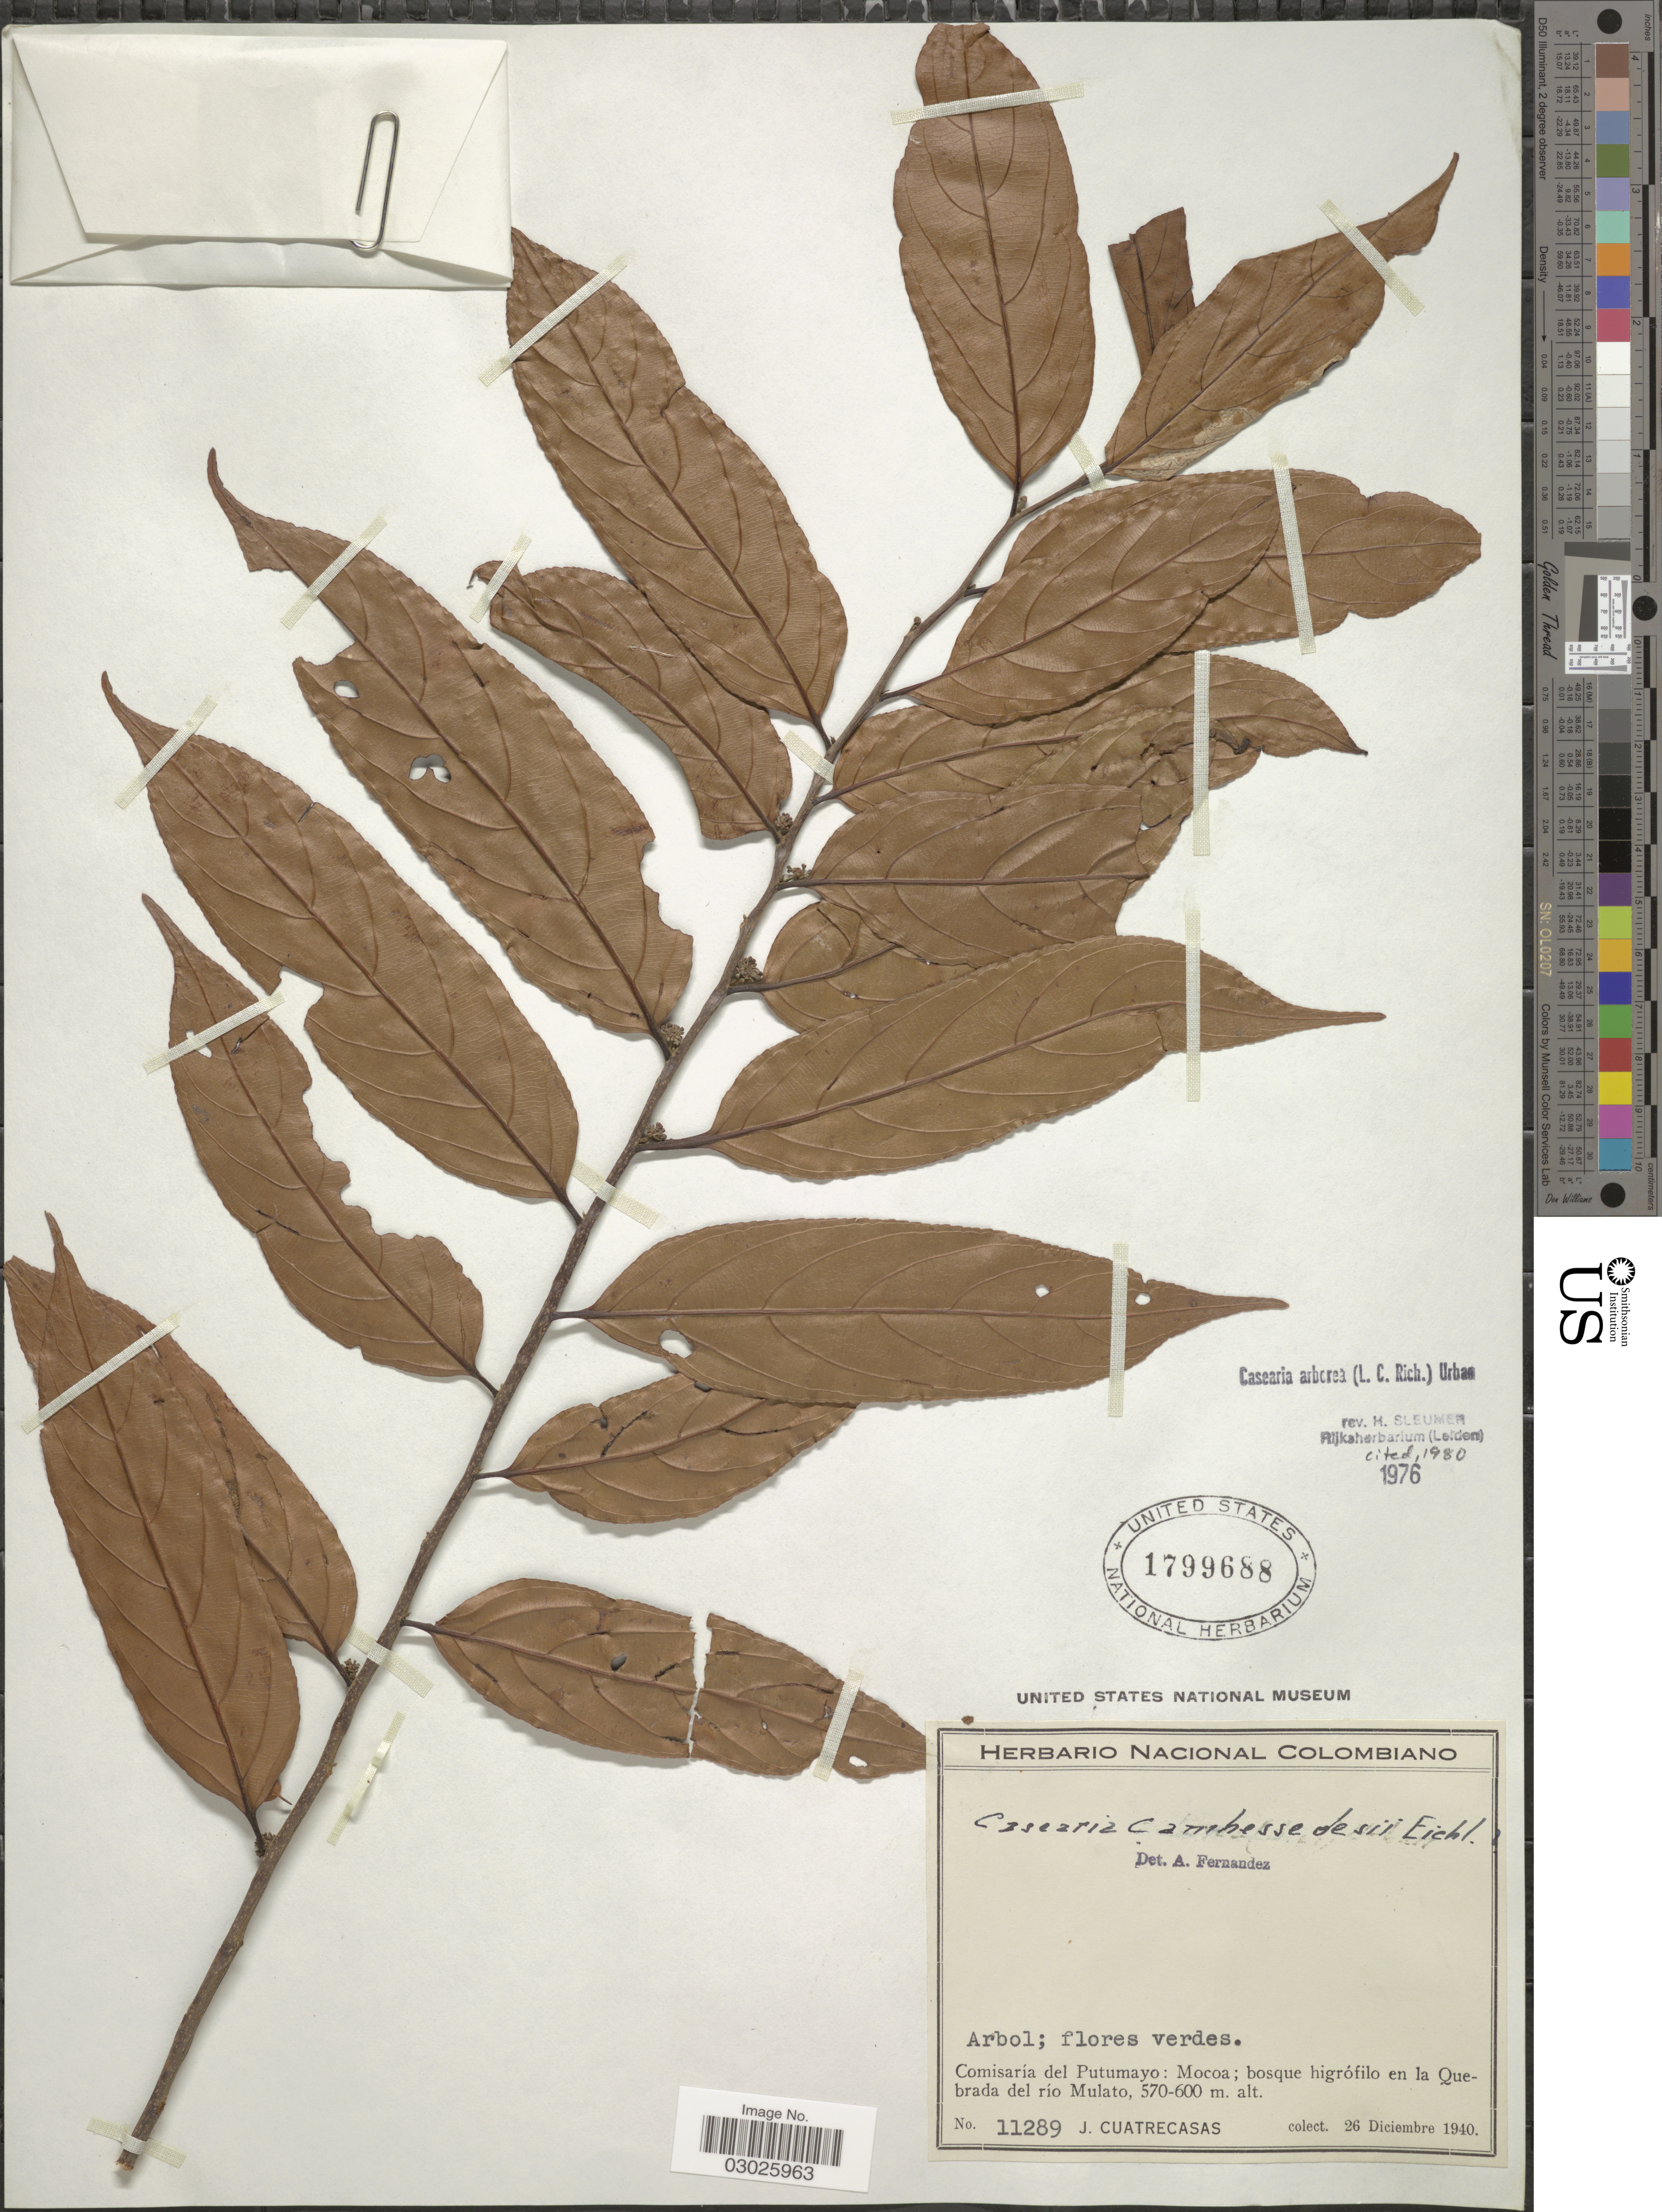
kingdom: Plantae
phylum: Tracheophyta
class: Magnoliopsida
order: Malpighiales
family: Salicaceae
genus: Casearia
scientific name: Casearia arborea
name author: (Rich.) Urb.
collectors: J. Cuatrecasas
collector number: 11289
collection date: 1940-12-26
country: Colombia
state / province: Putumayo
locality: Comisaría del Putumayo: Mocoa; bosque higrófilo en la Quebrada del río Mulato.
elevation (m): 570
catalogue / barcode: US 1799688